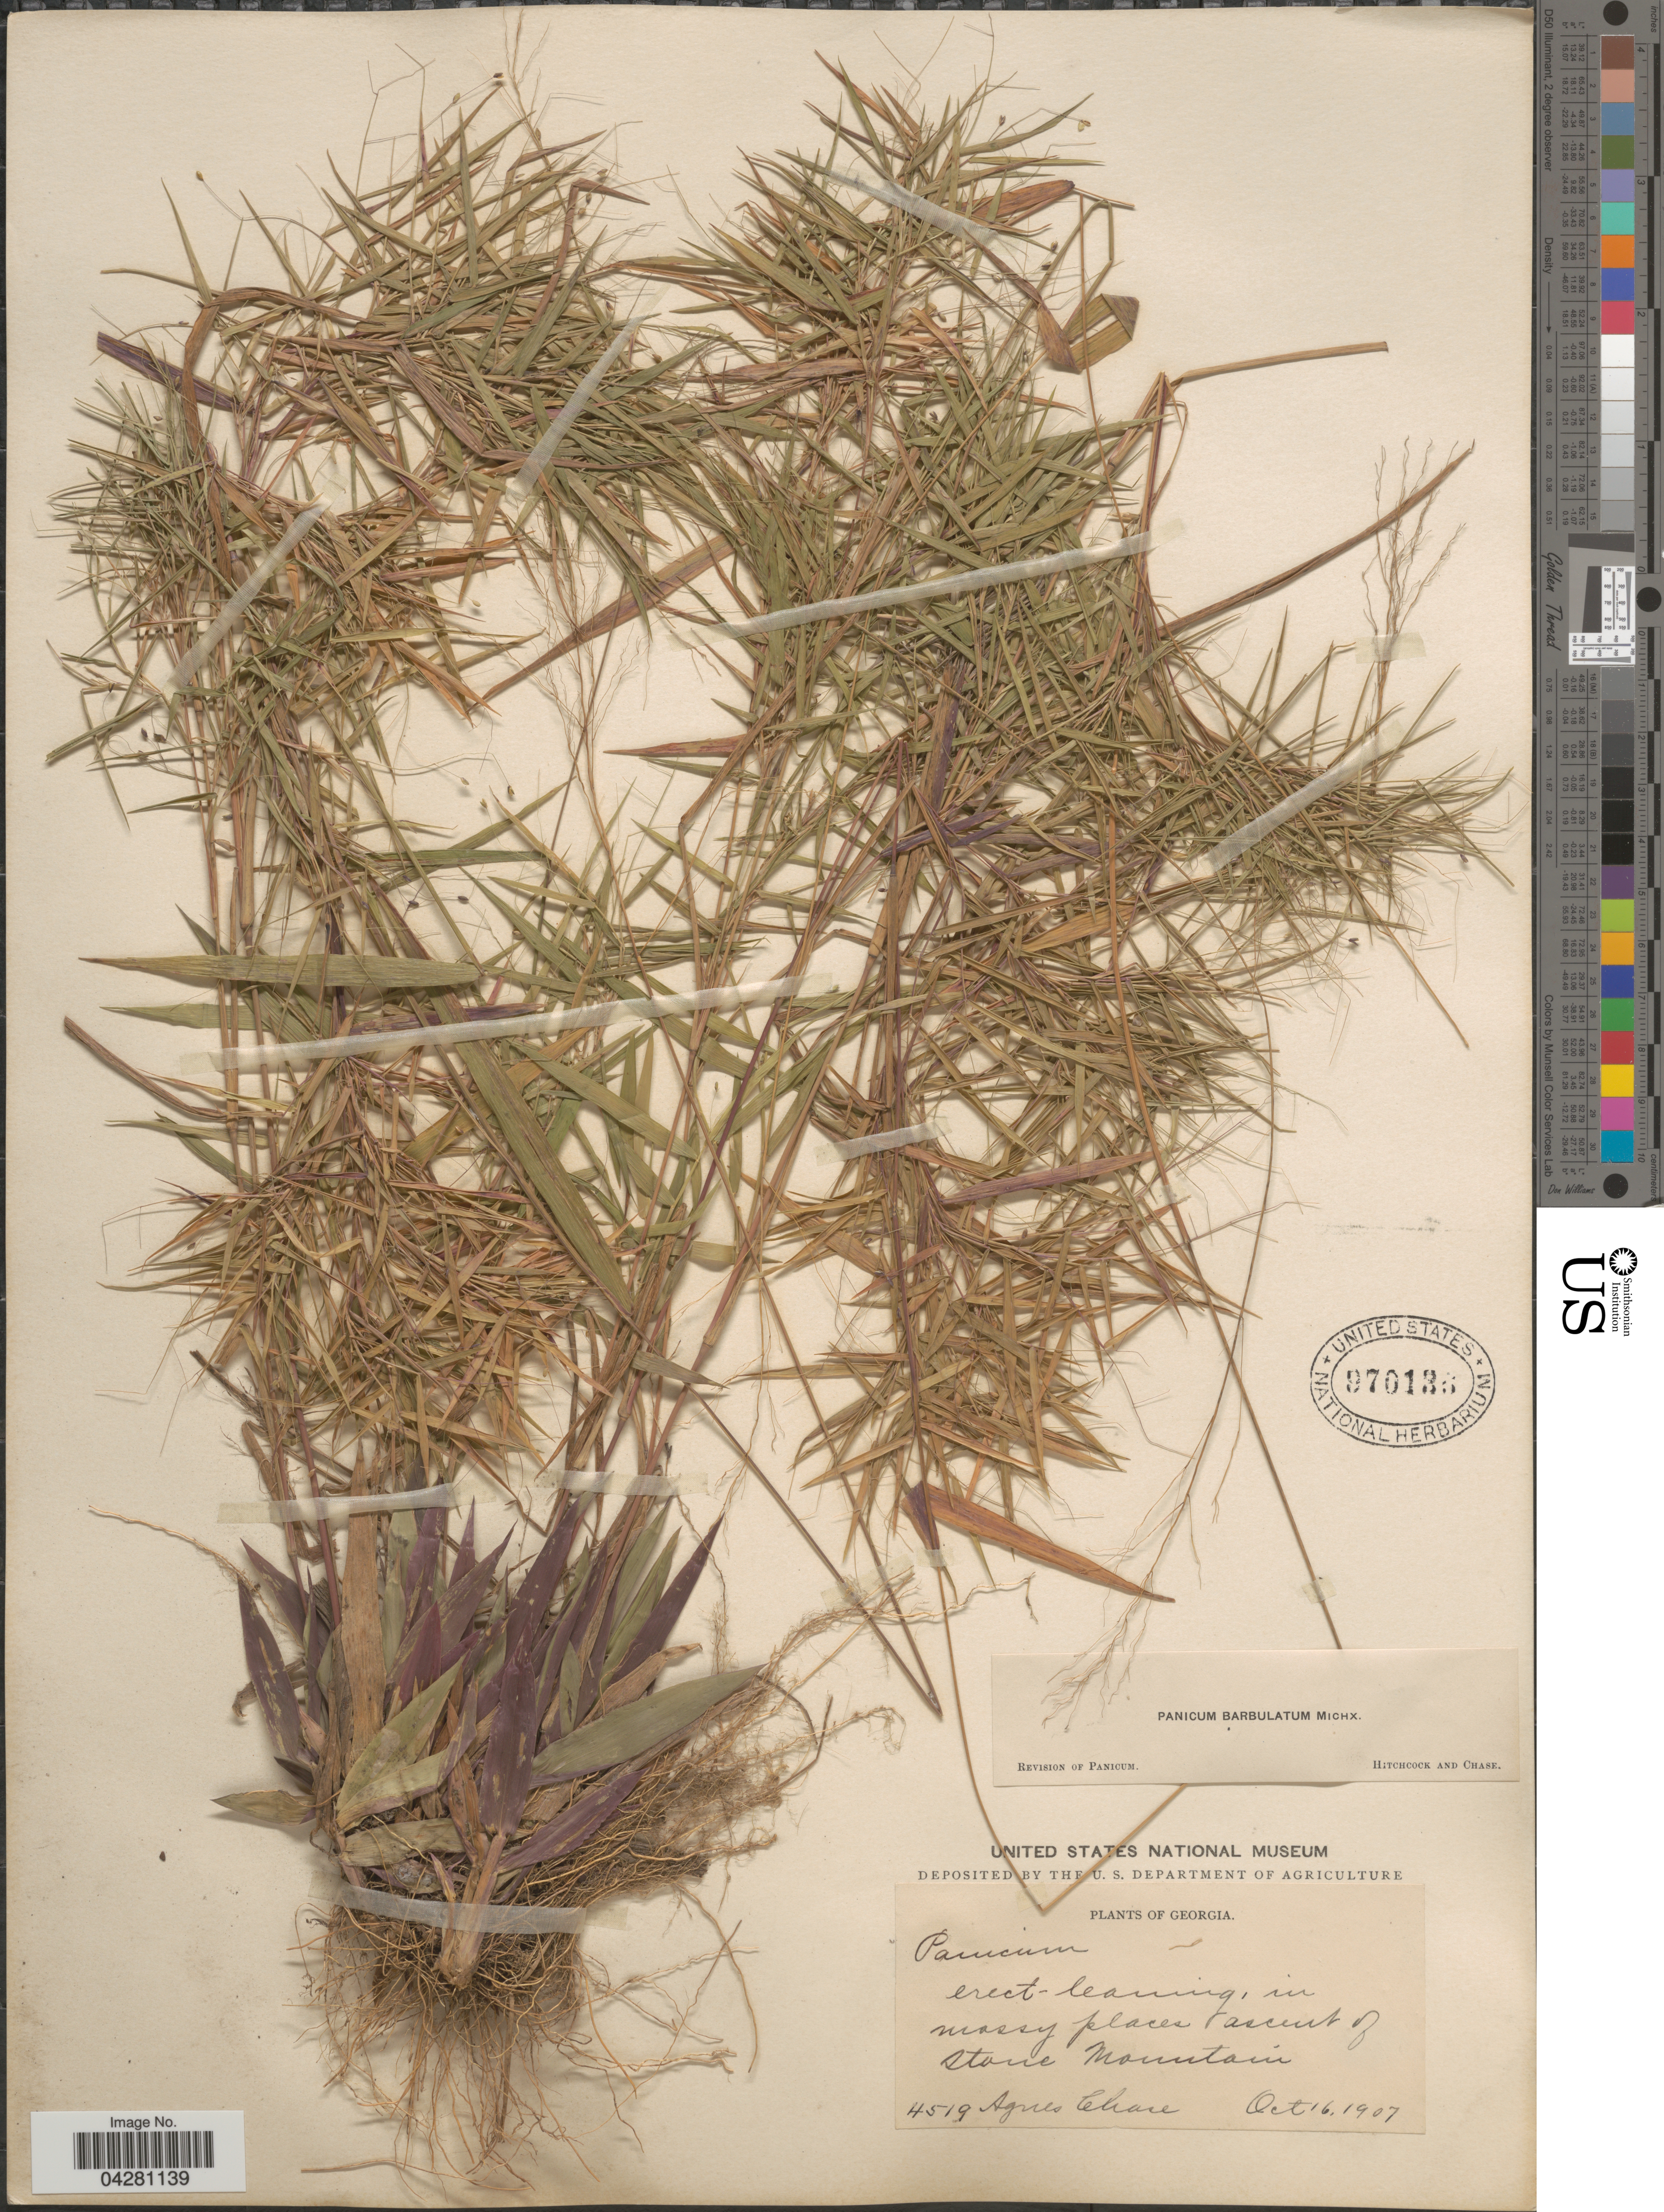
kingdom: Plantae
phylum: Tracheophyta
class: Liliopsida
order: Poales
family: Poaceae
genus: Dichanthelium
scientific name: Dichanthelium dichotomum var. dichotomum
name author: (L.) Gould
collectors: A. Chase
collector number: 4519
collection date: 1907-10-16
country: United States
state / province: Georgia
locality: Stone Mountain.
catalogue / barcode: US 970135